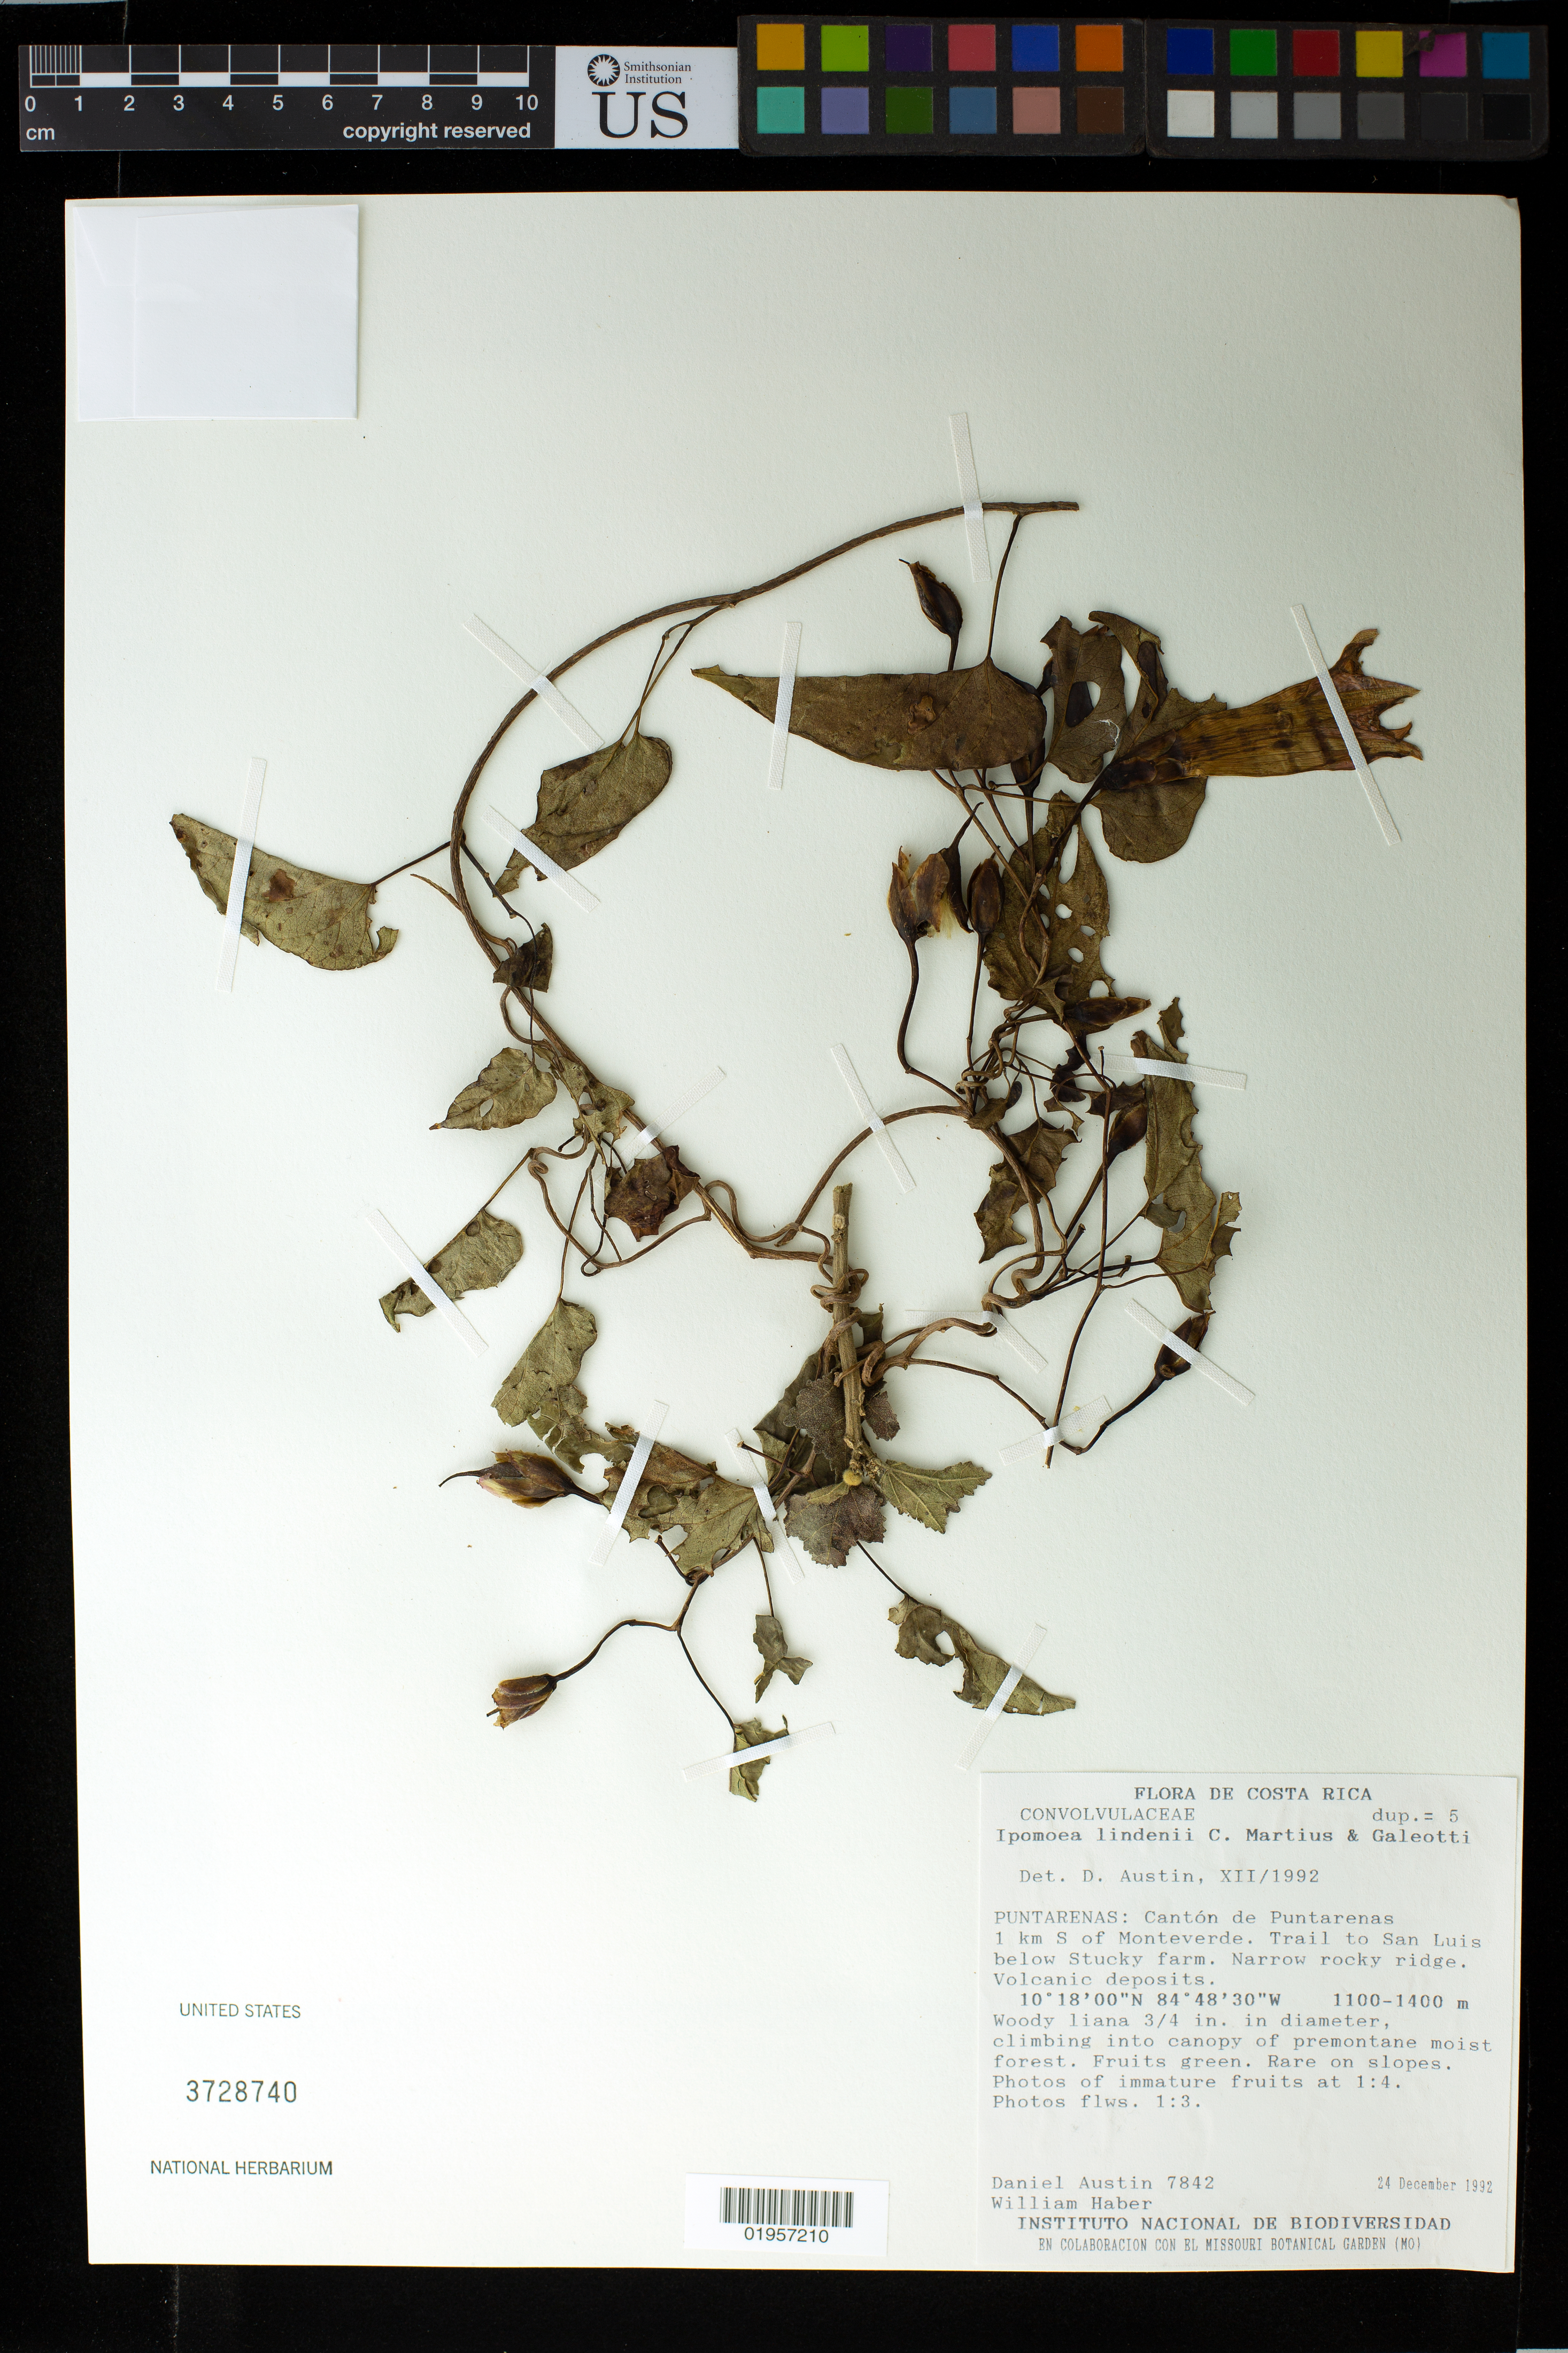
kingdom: Plantae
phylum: Tracheophyta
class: Magnoliopsida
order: Solanales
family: Convolvulaceae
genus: Ipomoea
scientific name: Ipomoea lindenii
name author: Galeotti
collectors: D. Austin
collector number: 7842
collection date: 1992-12-24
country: Costa Rica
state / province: Puntarenas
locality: Canton de Puntarenas, 1 km S of Monteverde, trail to San Luis below Stucky farm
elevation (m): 1100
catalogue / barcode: US 3728740